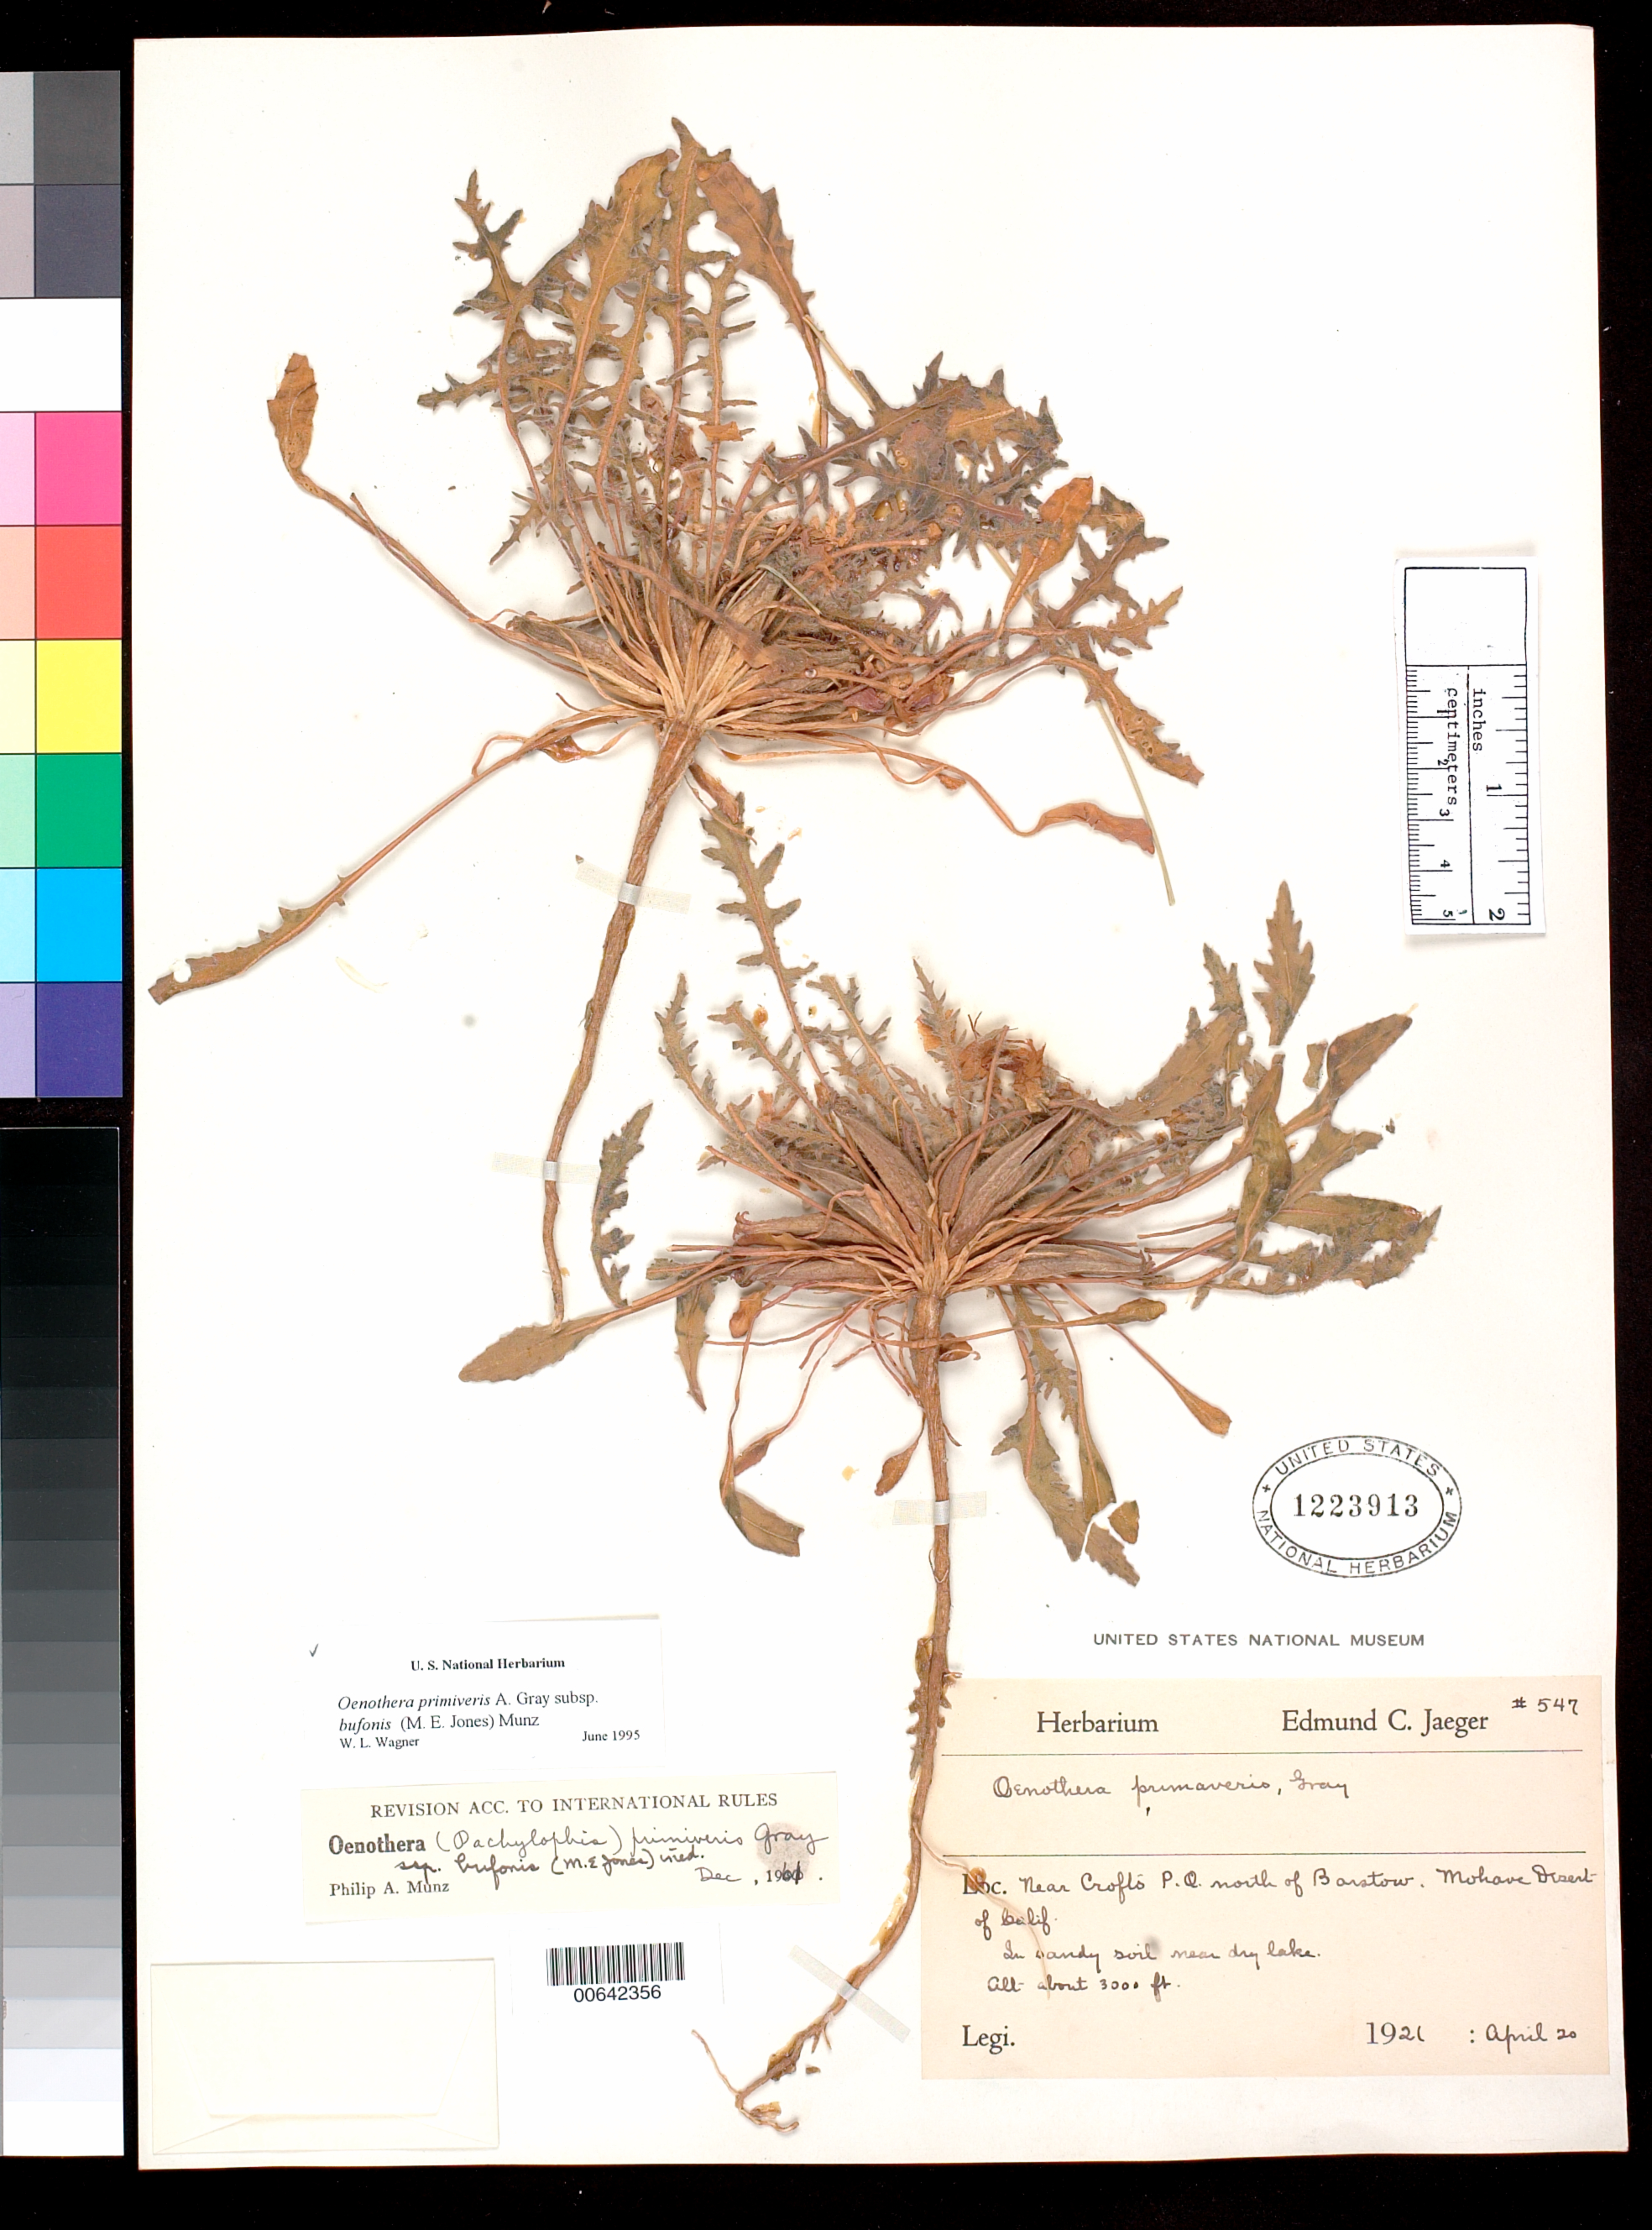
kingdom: Plantae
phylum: Tracheophyta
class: Magnoliopsida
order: Myrtales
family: Onagraceae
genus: Oenothera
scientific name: Oenothera primiveris subsp. bufonis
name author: A. Gray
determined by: Wagner, W. L., (BOT), Smithsonian Institution - National Museum of Natural History (UNITED STATES)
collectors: E. Jaeger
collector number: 547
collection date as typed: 20 Apr 1921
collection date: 1921-04-20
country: United States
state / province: California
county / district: Kern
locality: Near Crofts P.Q. north of Barstow, Mohave Desert.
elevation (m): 914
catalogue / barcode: US 1223913